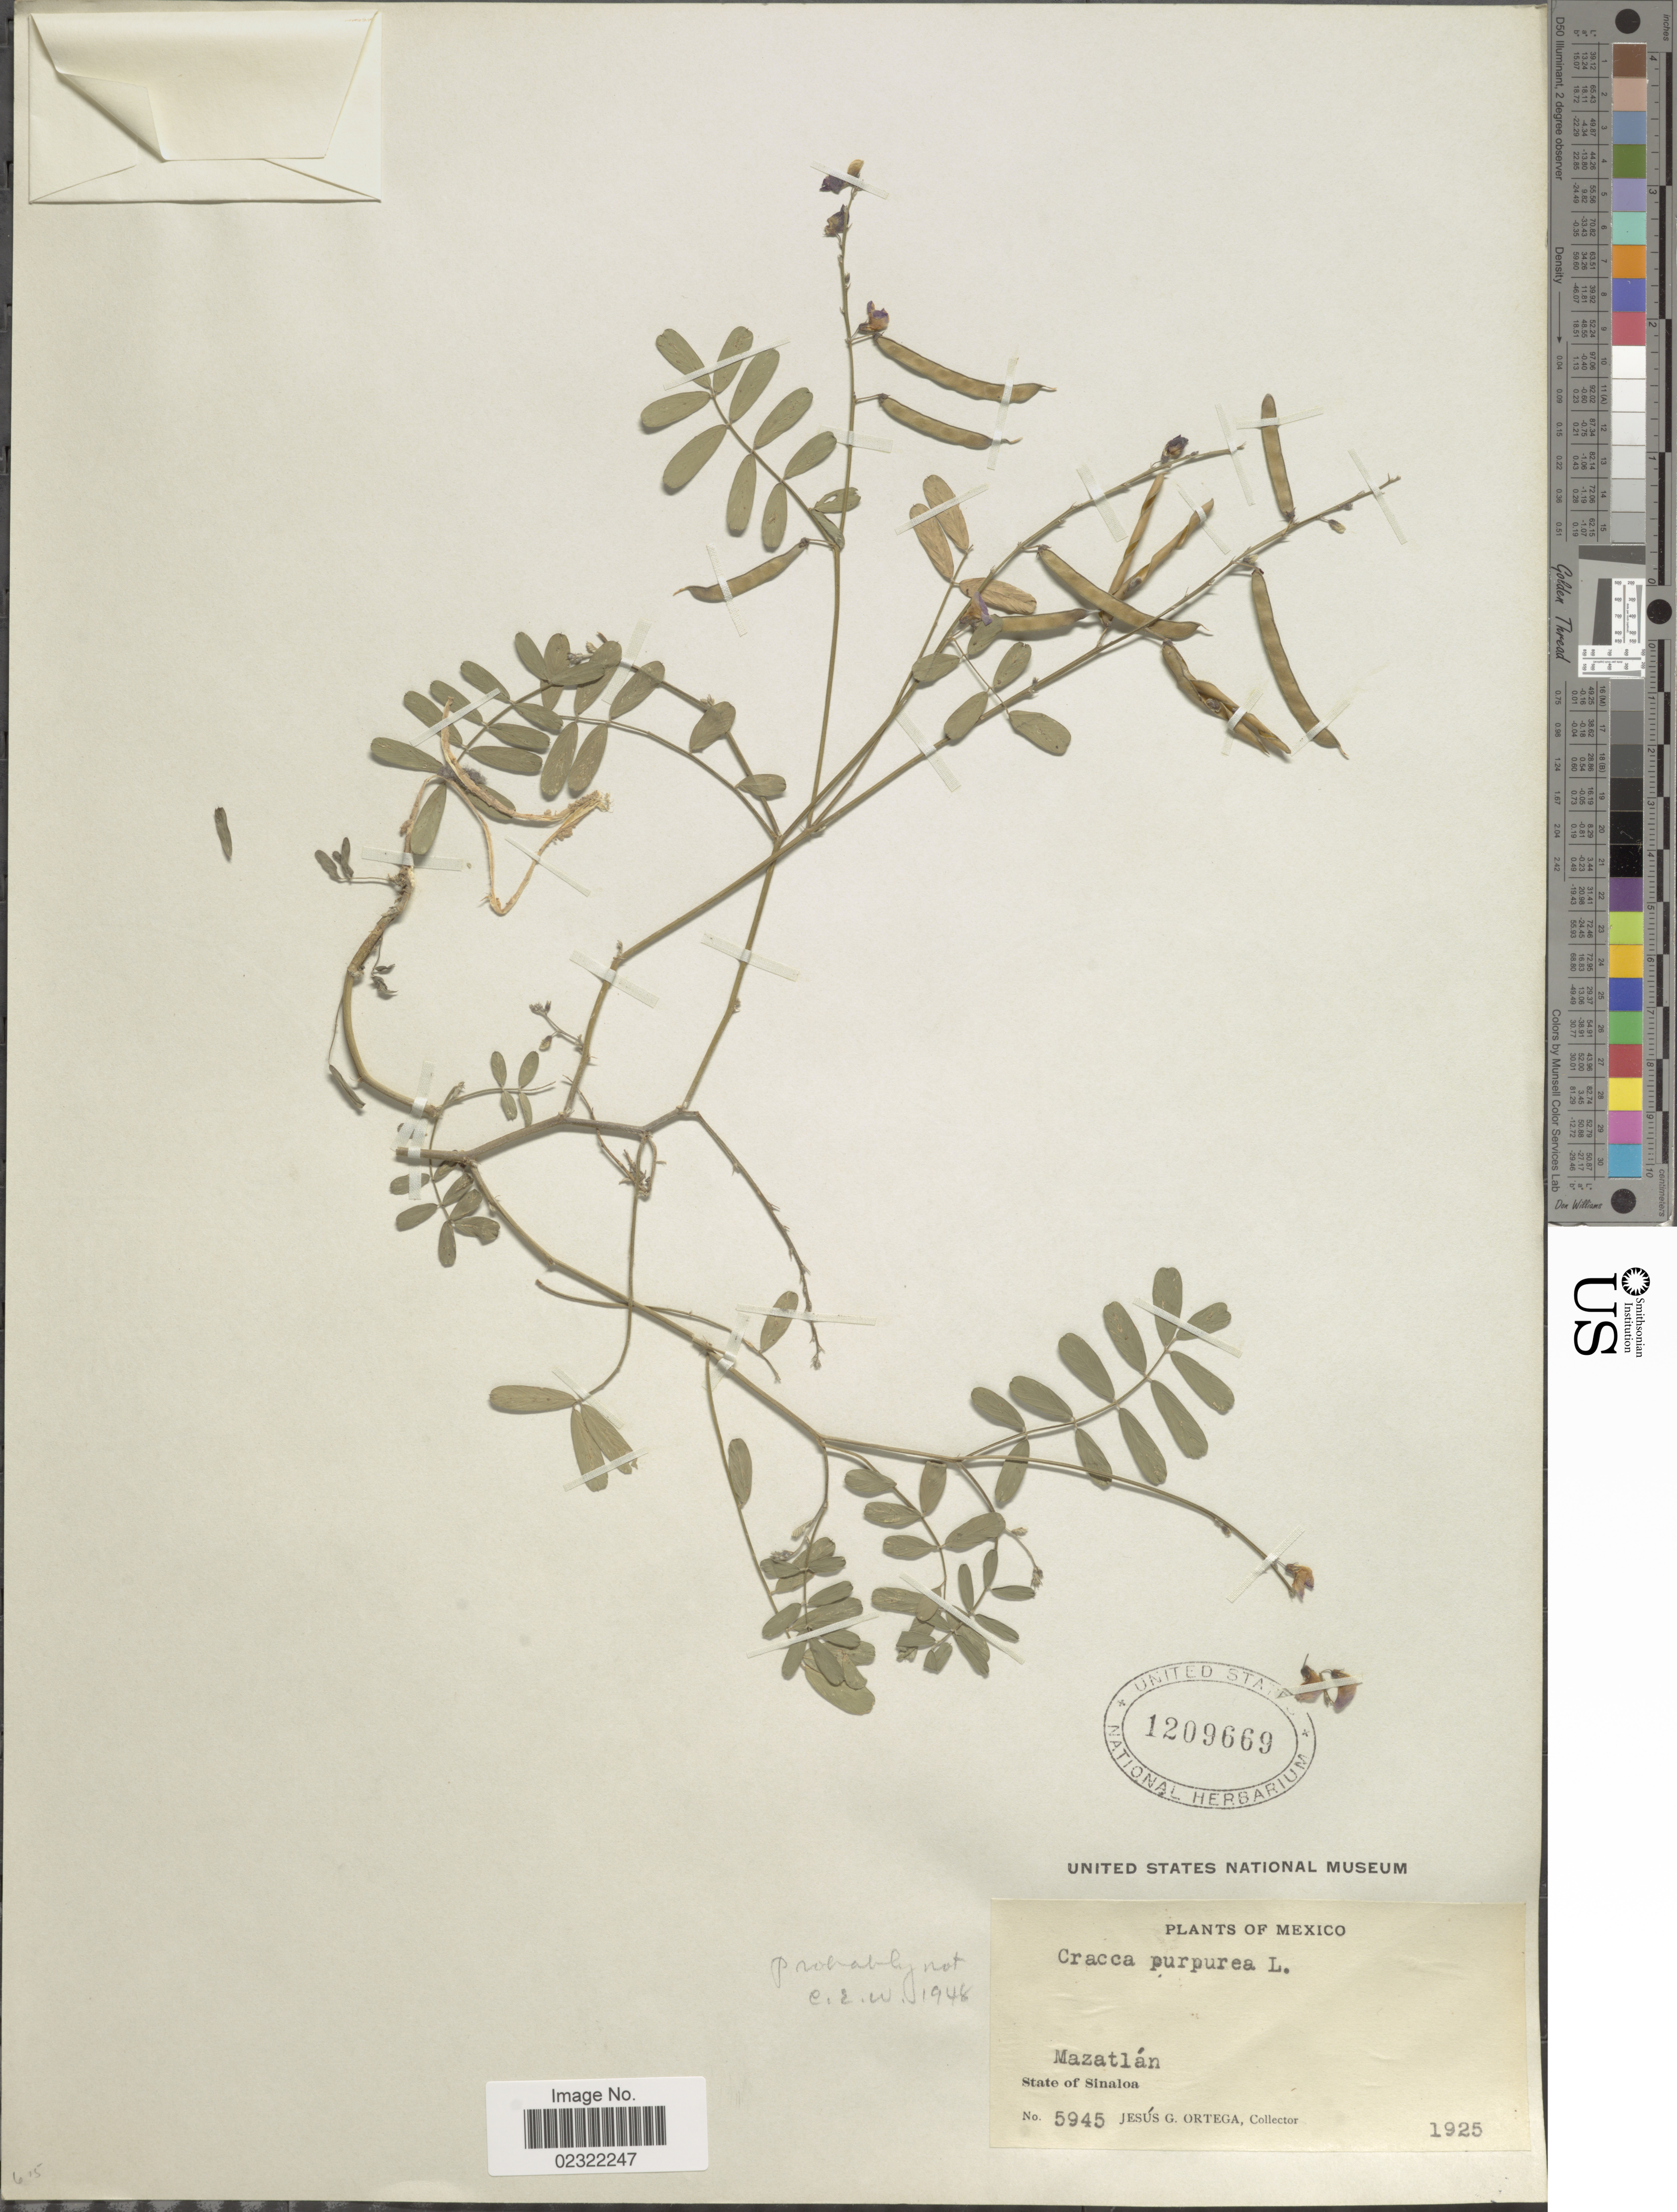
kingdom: Plantae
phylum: Tracheophyta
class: Magnoliopsida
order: Fabales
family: Fabaceae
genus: Tephrosia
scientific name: Tephrosia cinerea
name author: (L.) Pers.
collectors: J. Ortega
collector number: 5945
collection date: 1925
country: Mexico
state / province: Sinaloa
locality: Mexico, Mazatlan, State of Sinaloa.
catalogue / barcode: US 1209669